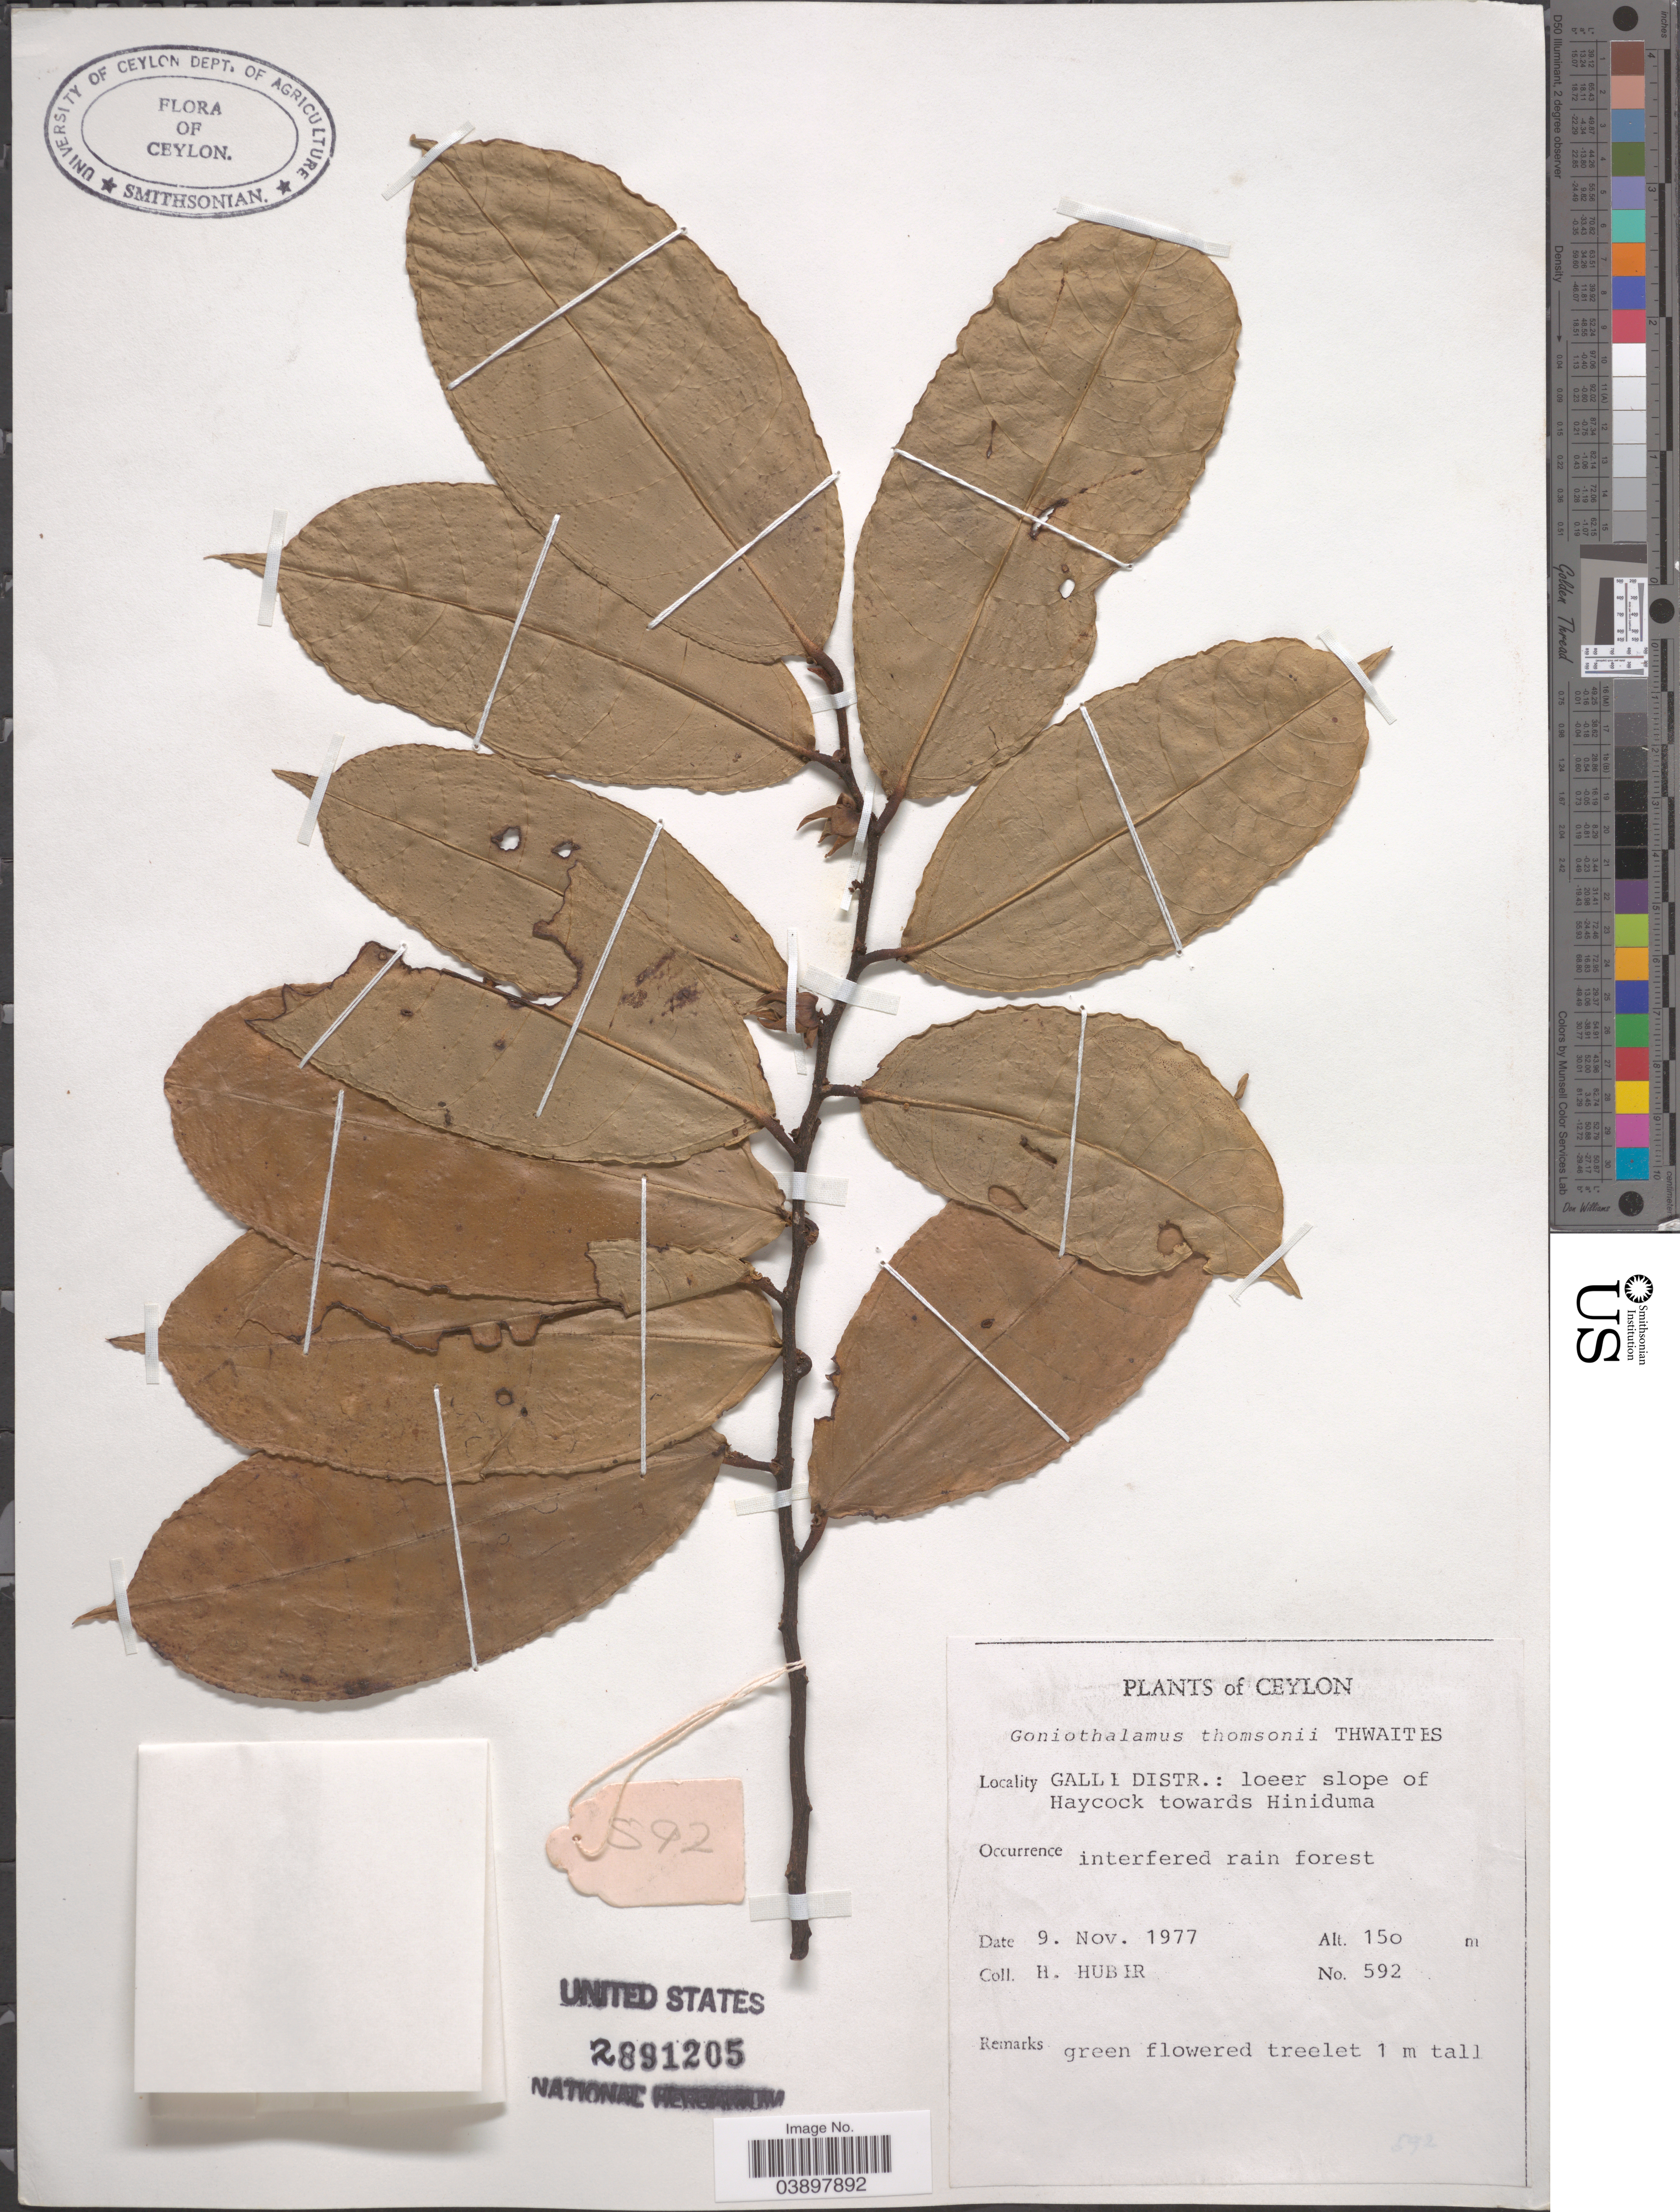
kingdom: Plantae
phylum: Tracheophyta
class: Magnoliopsida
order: Magnoliales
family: Annonaceae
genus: Goniothalamus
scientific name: Goniothalamus thomsonii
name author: Thwaites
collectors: H. Huber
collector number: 592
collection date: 1977-11-09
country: Sri Lanka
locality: Ceylon. Galle Distr.: loeer slope of Haycock towards Hiniduma.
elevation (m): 150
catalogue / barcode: US 2891205